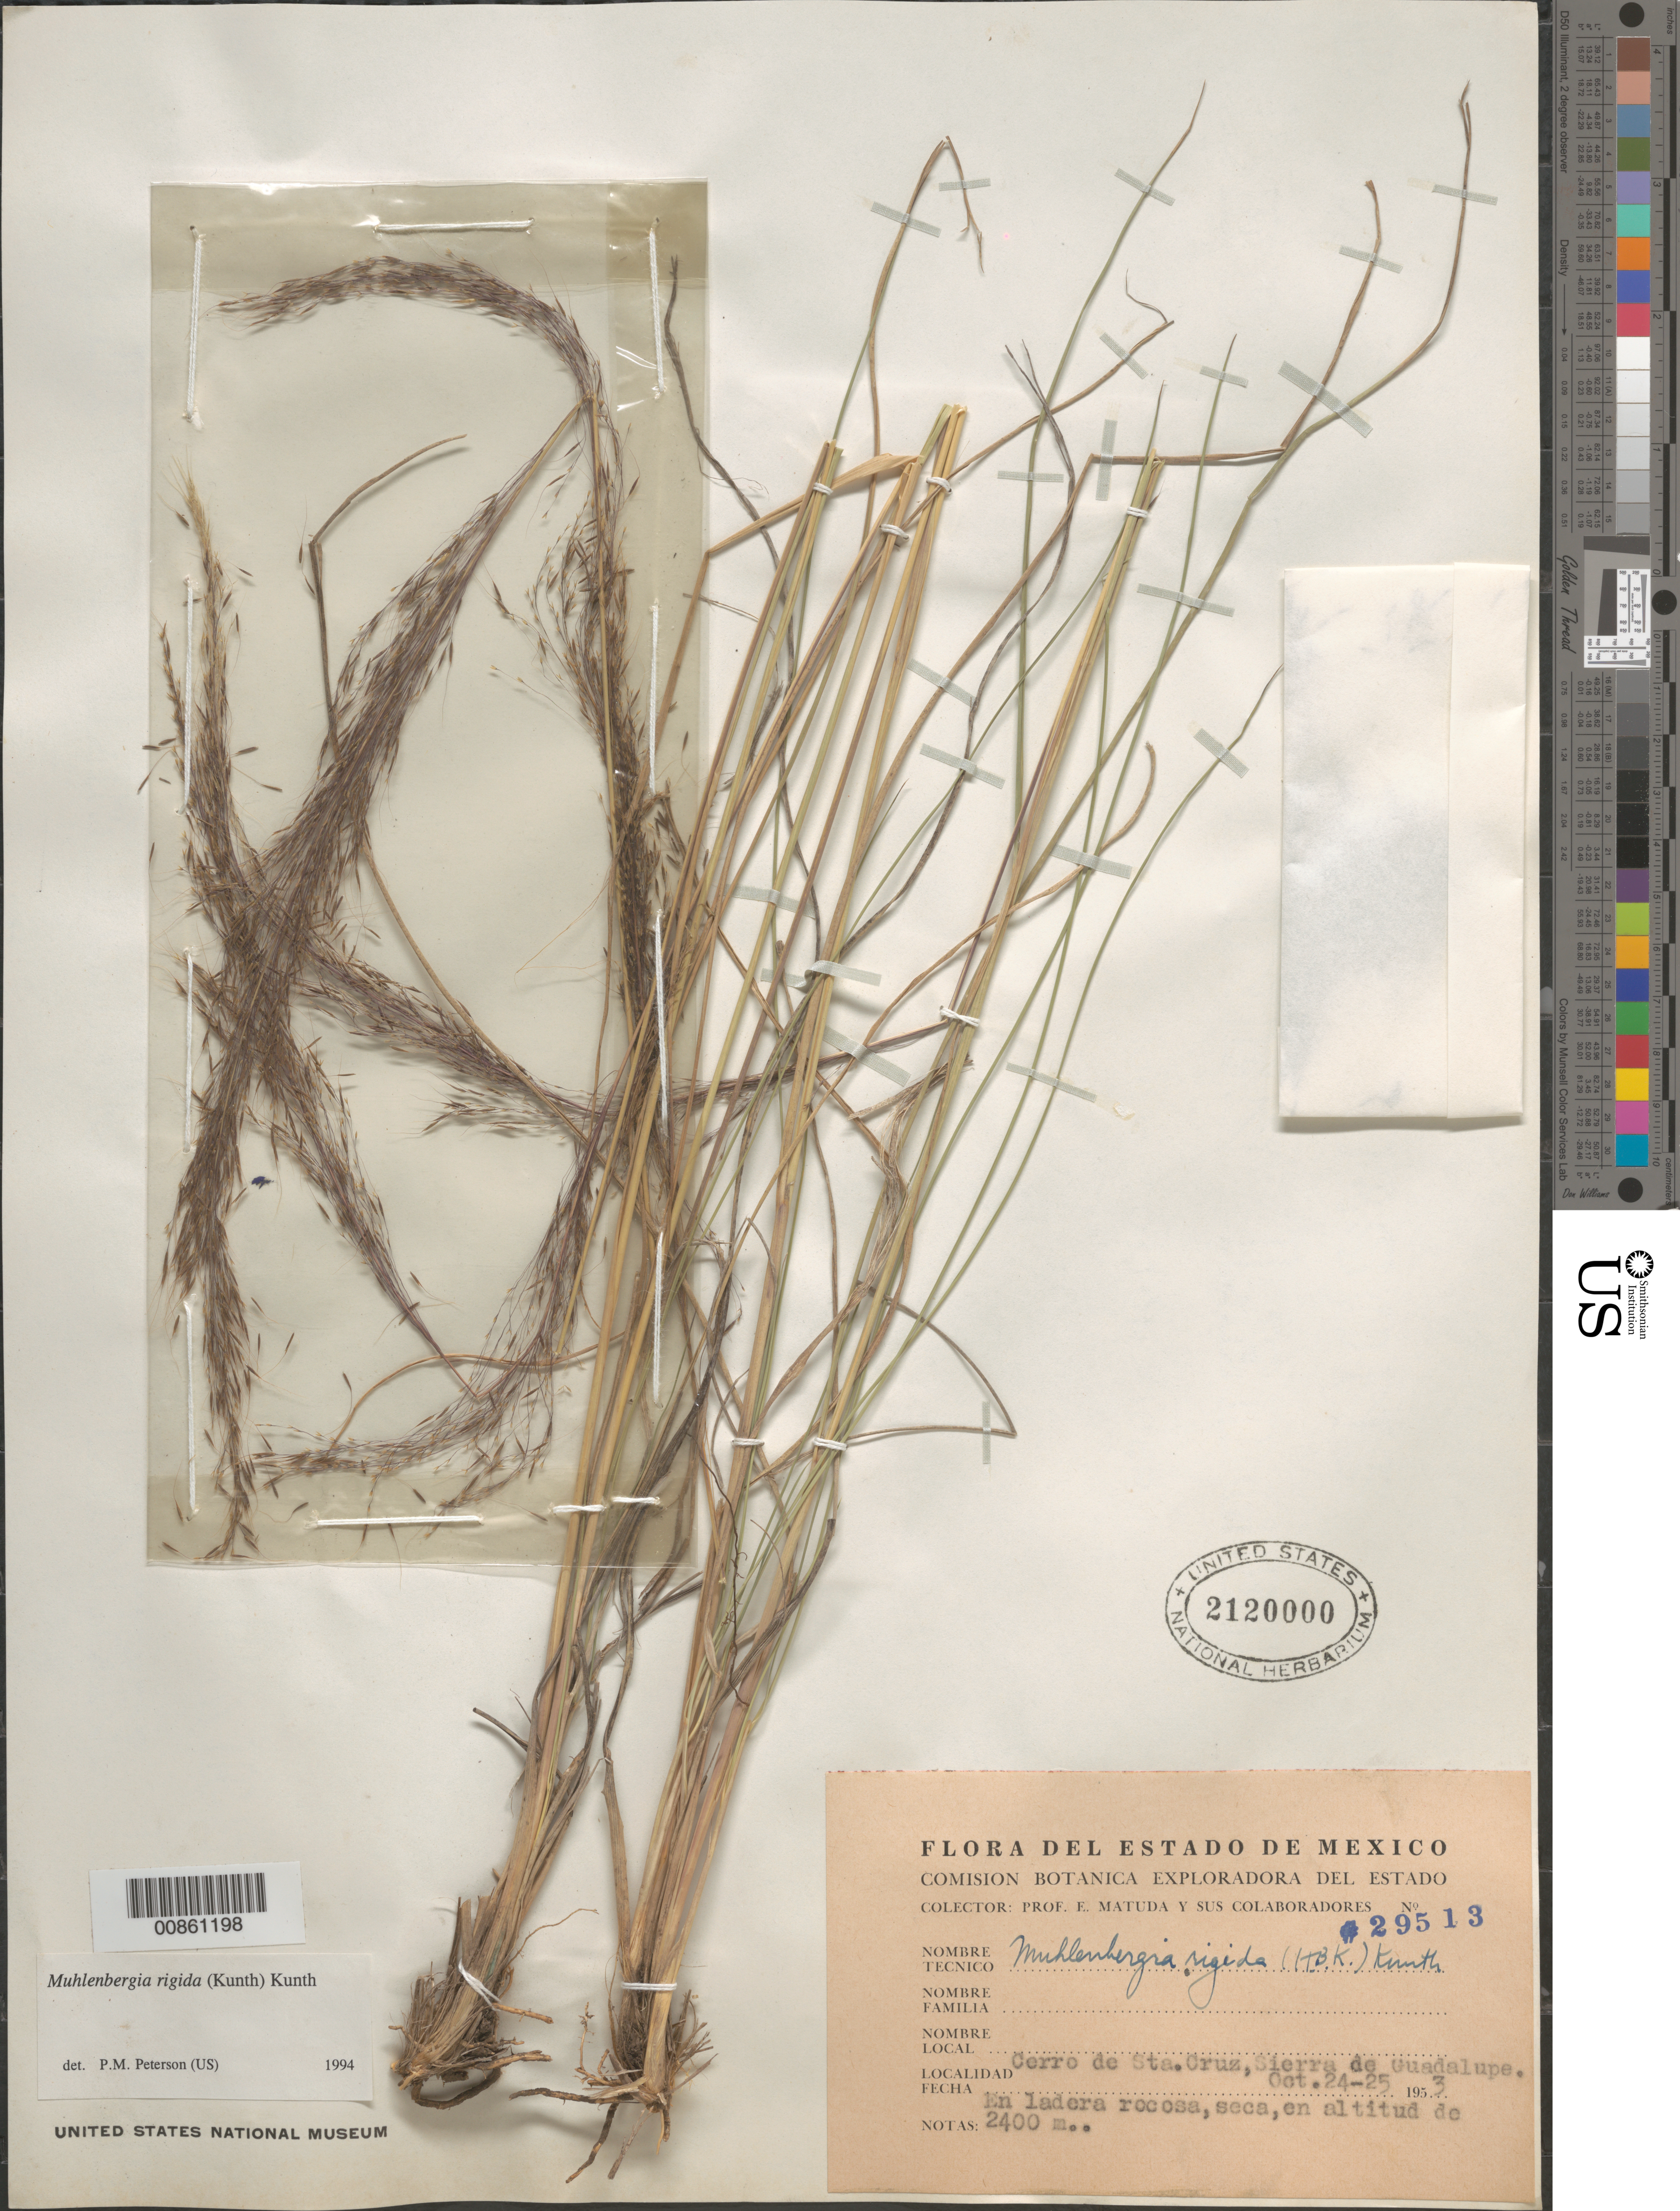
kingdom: Plantae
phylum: Tracheophyta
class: Liliopsida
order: Poales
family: Poaceae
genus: Muhlenbergia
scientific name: Muhlenbergia rigida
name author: (Kunth) Kunth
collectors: E. Matuda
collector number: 29513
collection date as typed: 24 Oct 1953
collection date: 1953-10-24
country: Mexico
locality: Cerro de Sta. Cruz, Sierra de Guadalupe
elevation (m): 2400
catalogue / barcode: US 2120000